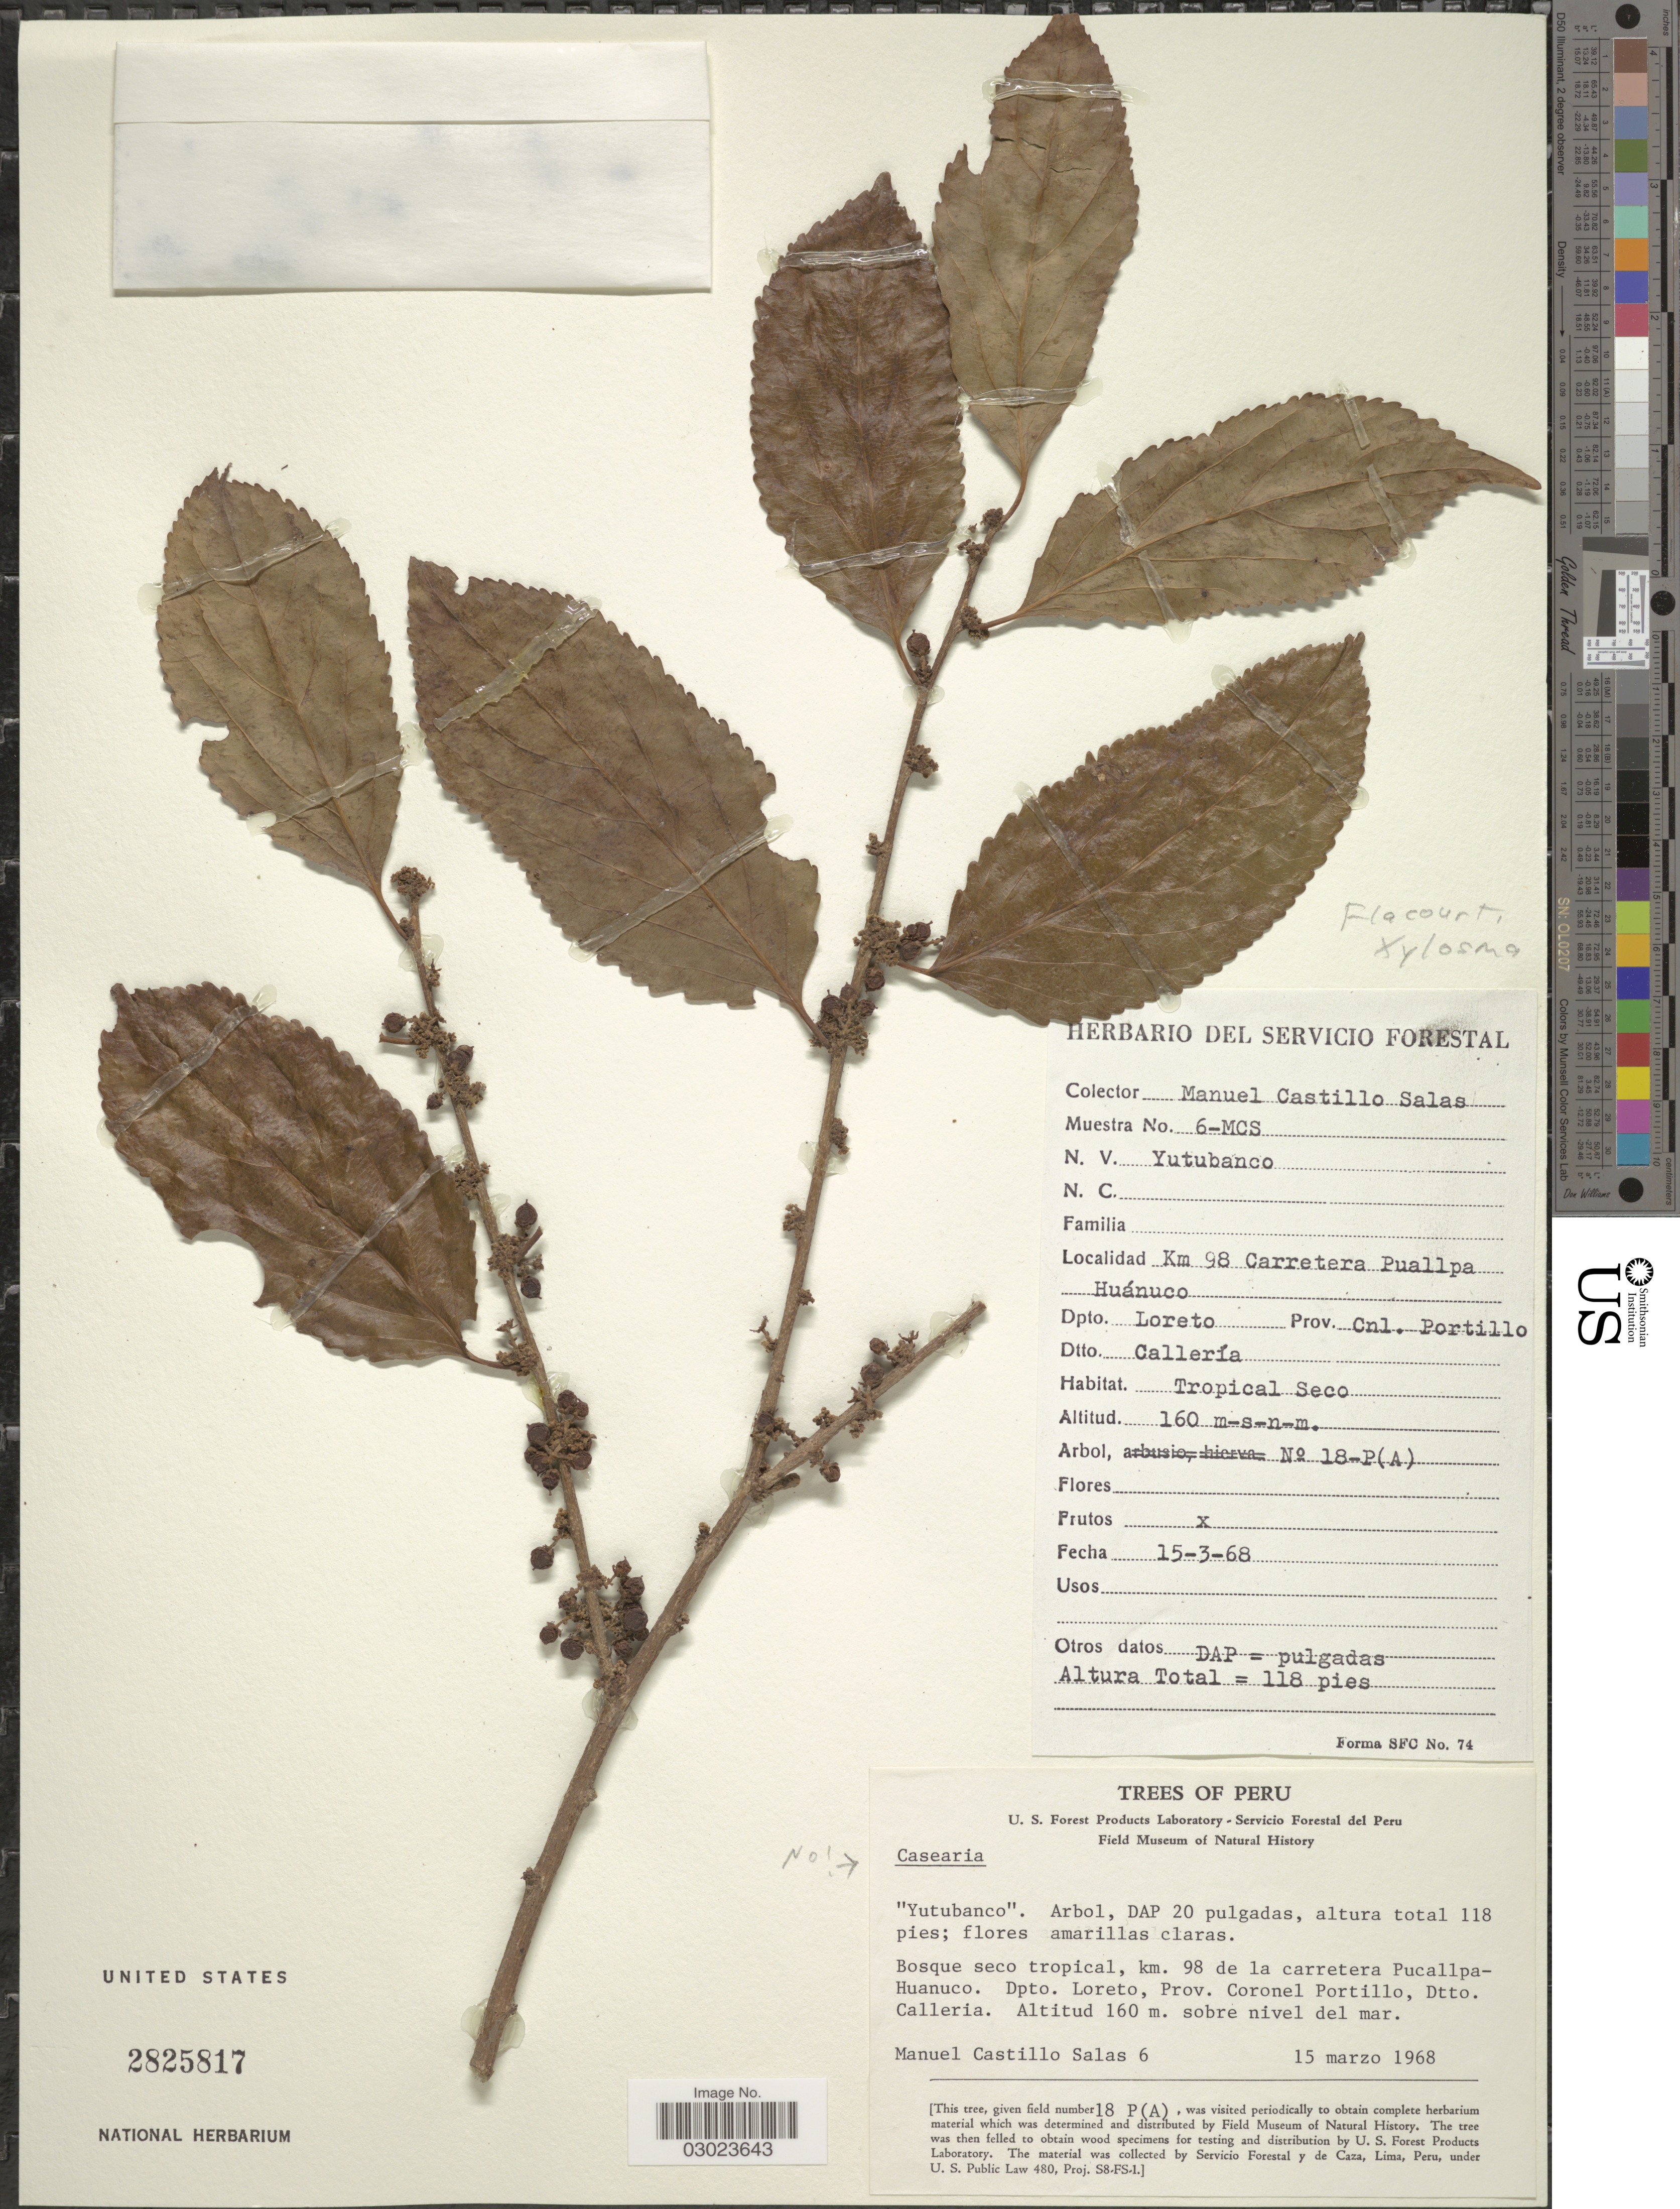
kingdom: Plantae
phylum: Tracheophyta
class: Magnoliopsida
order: Malpighiales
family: Salicaceae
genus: Xylosma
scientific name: Xylosma sp.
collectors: M. Castillo S.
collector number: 6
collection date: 1968-03-15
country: Peru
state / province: Loreto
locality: Km. 98 de la carretera Pucallpa - Huánuco, Dpto. Loreto, Prov. Coronel Portillo, Dtto. Calleria.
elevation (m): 160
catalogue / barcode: US 2825817